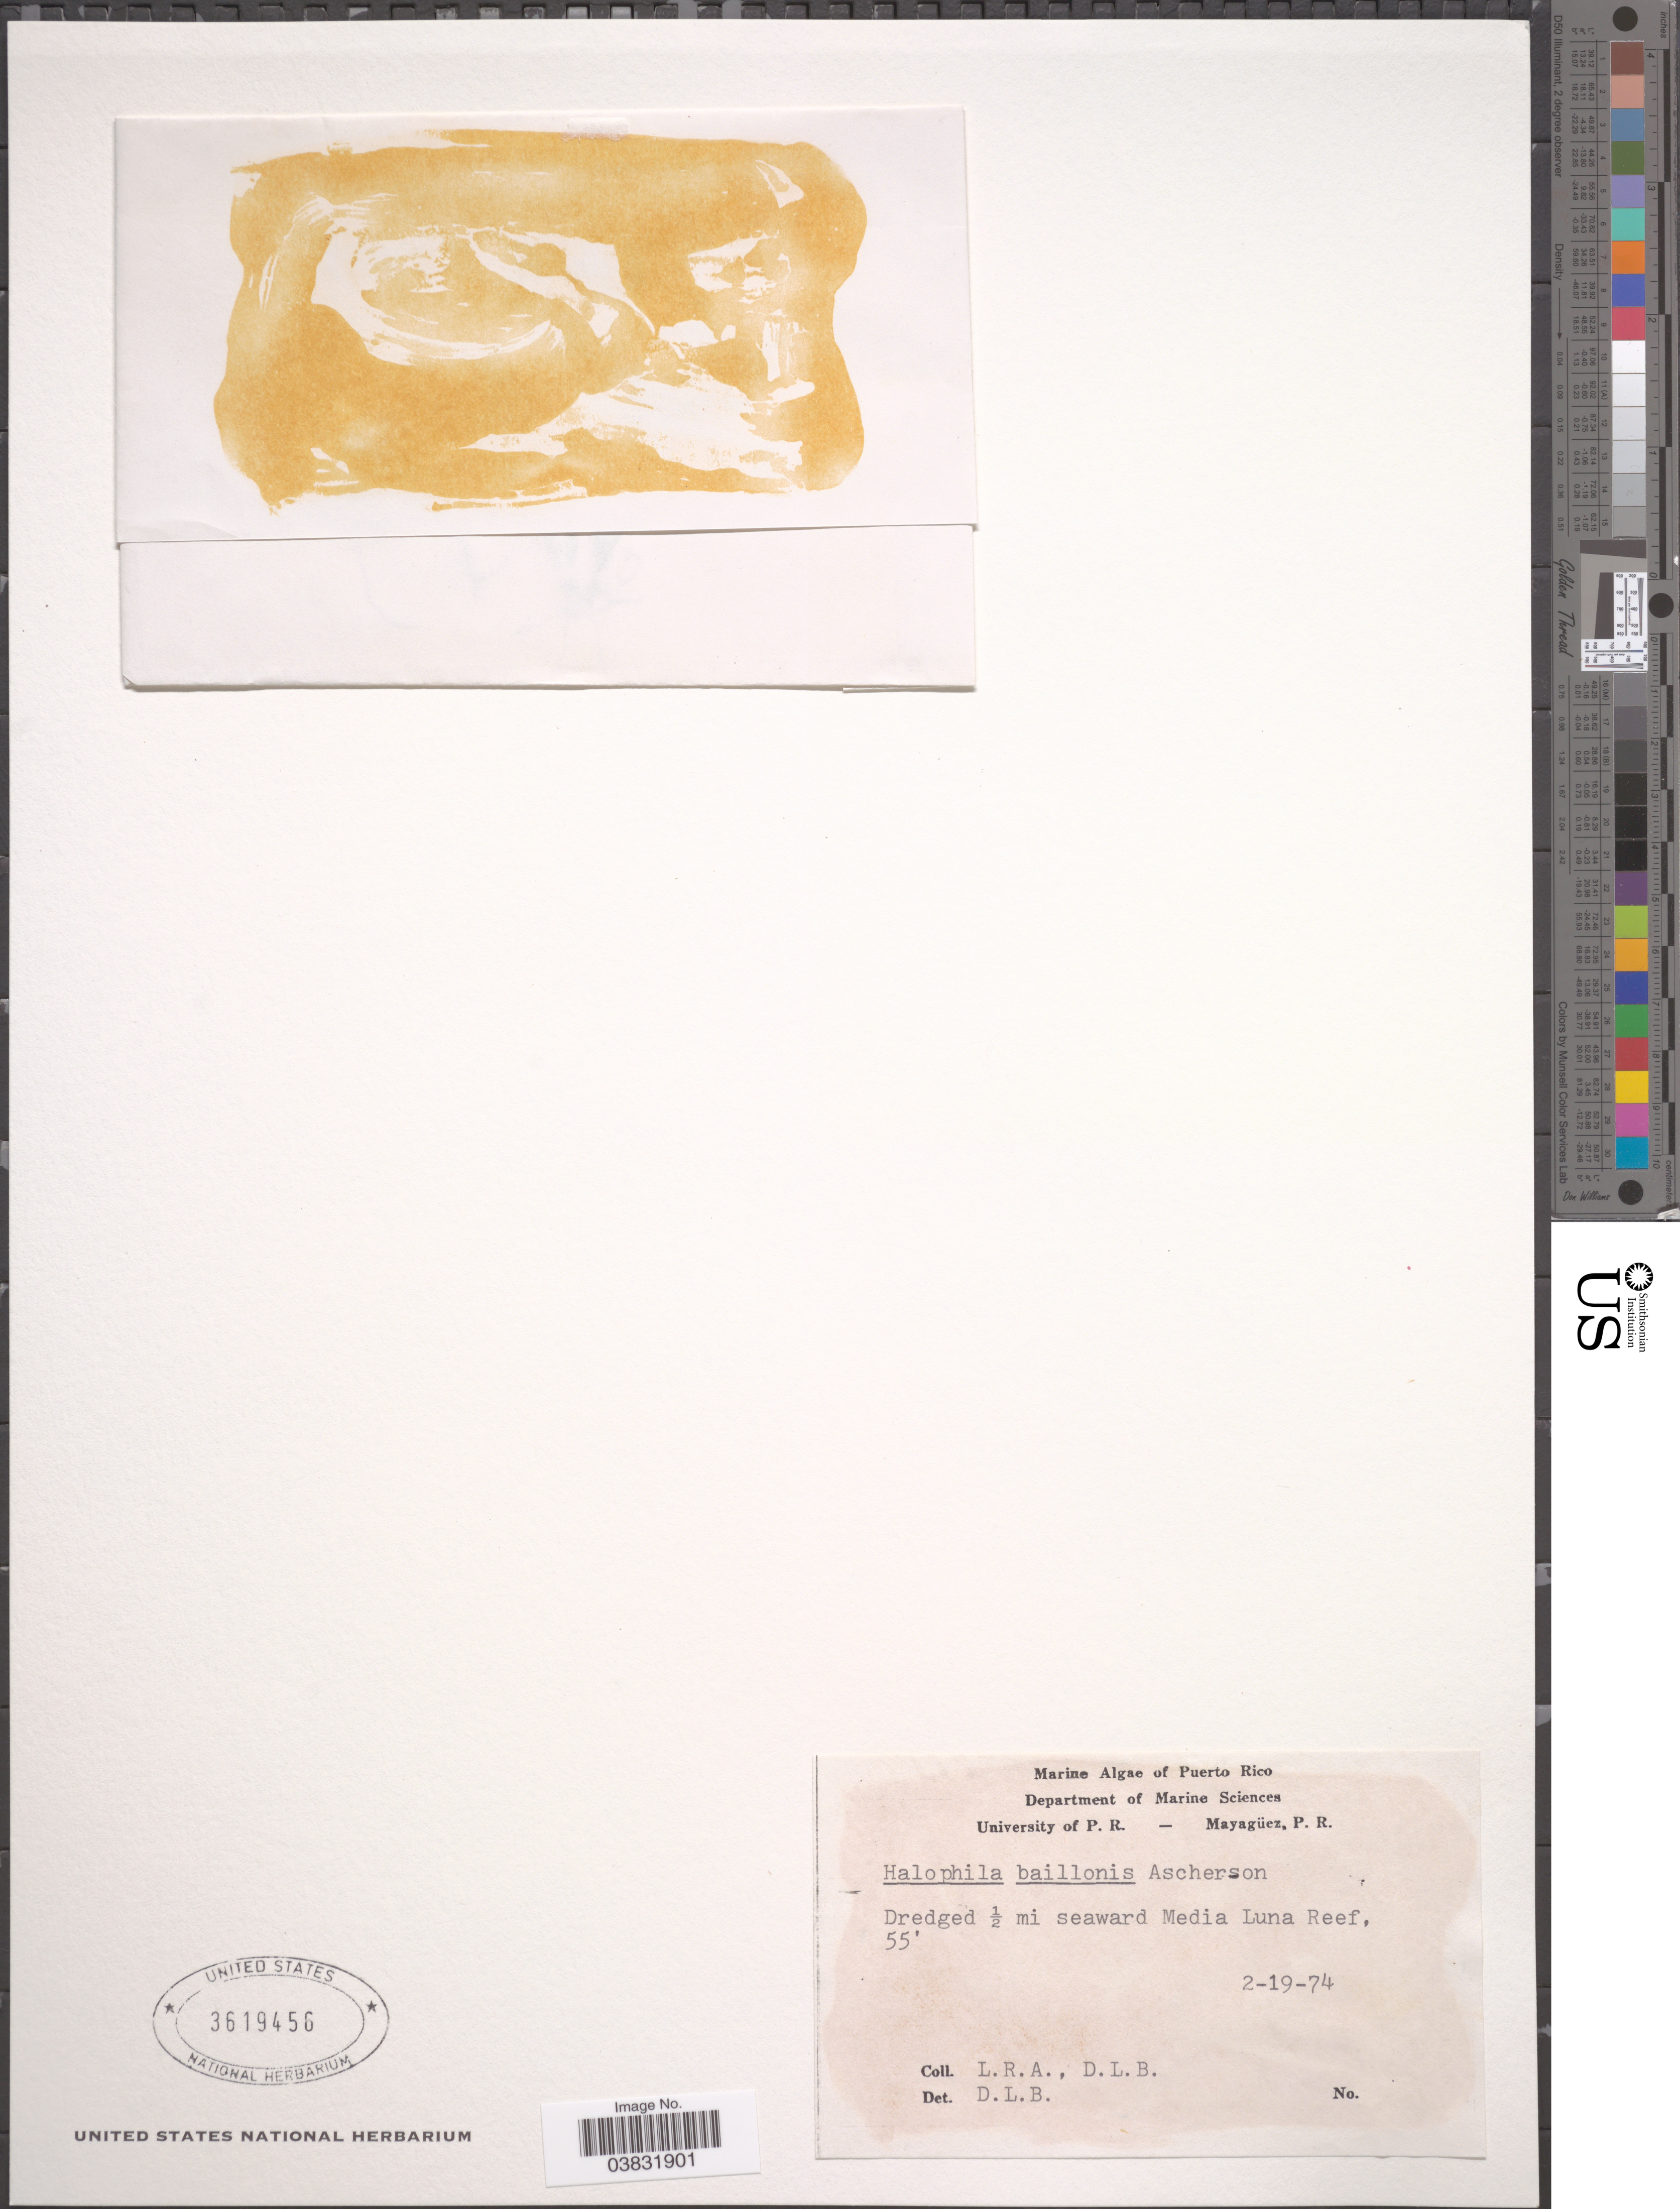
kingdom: Plantae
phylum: Tracheophyta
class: Liliopsida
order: Alismatales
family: Hydrocharitaceae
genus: Halophila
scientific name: Halophila baillonis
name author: Asch. ex Dickie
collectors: L. R. A. & D. L. B.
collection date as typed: Transcribed d/m/y: 19/2/74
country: Puerto Rico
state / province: Mayagüez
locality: Dredged ½ mi seaward Media Luna Reef.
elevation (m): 17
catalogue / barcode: US 3619456